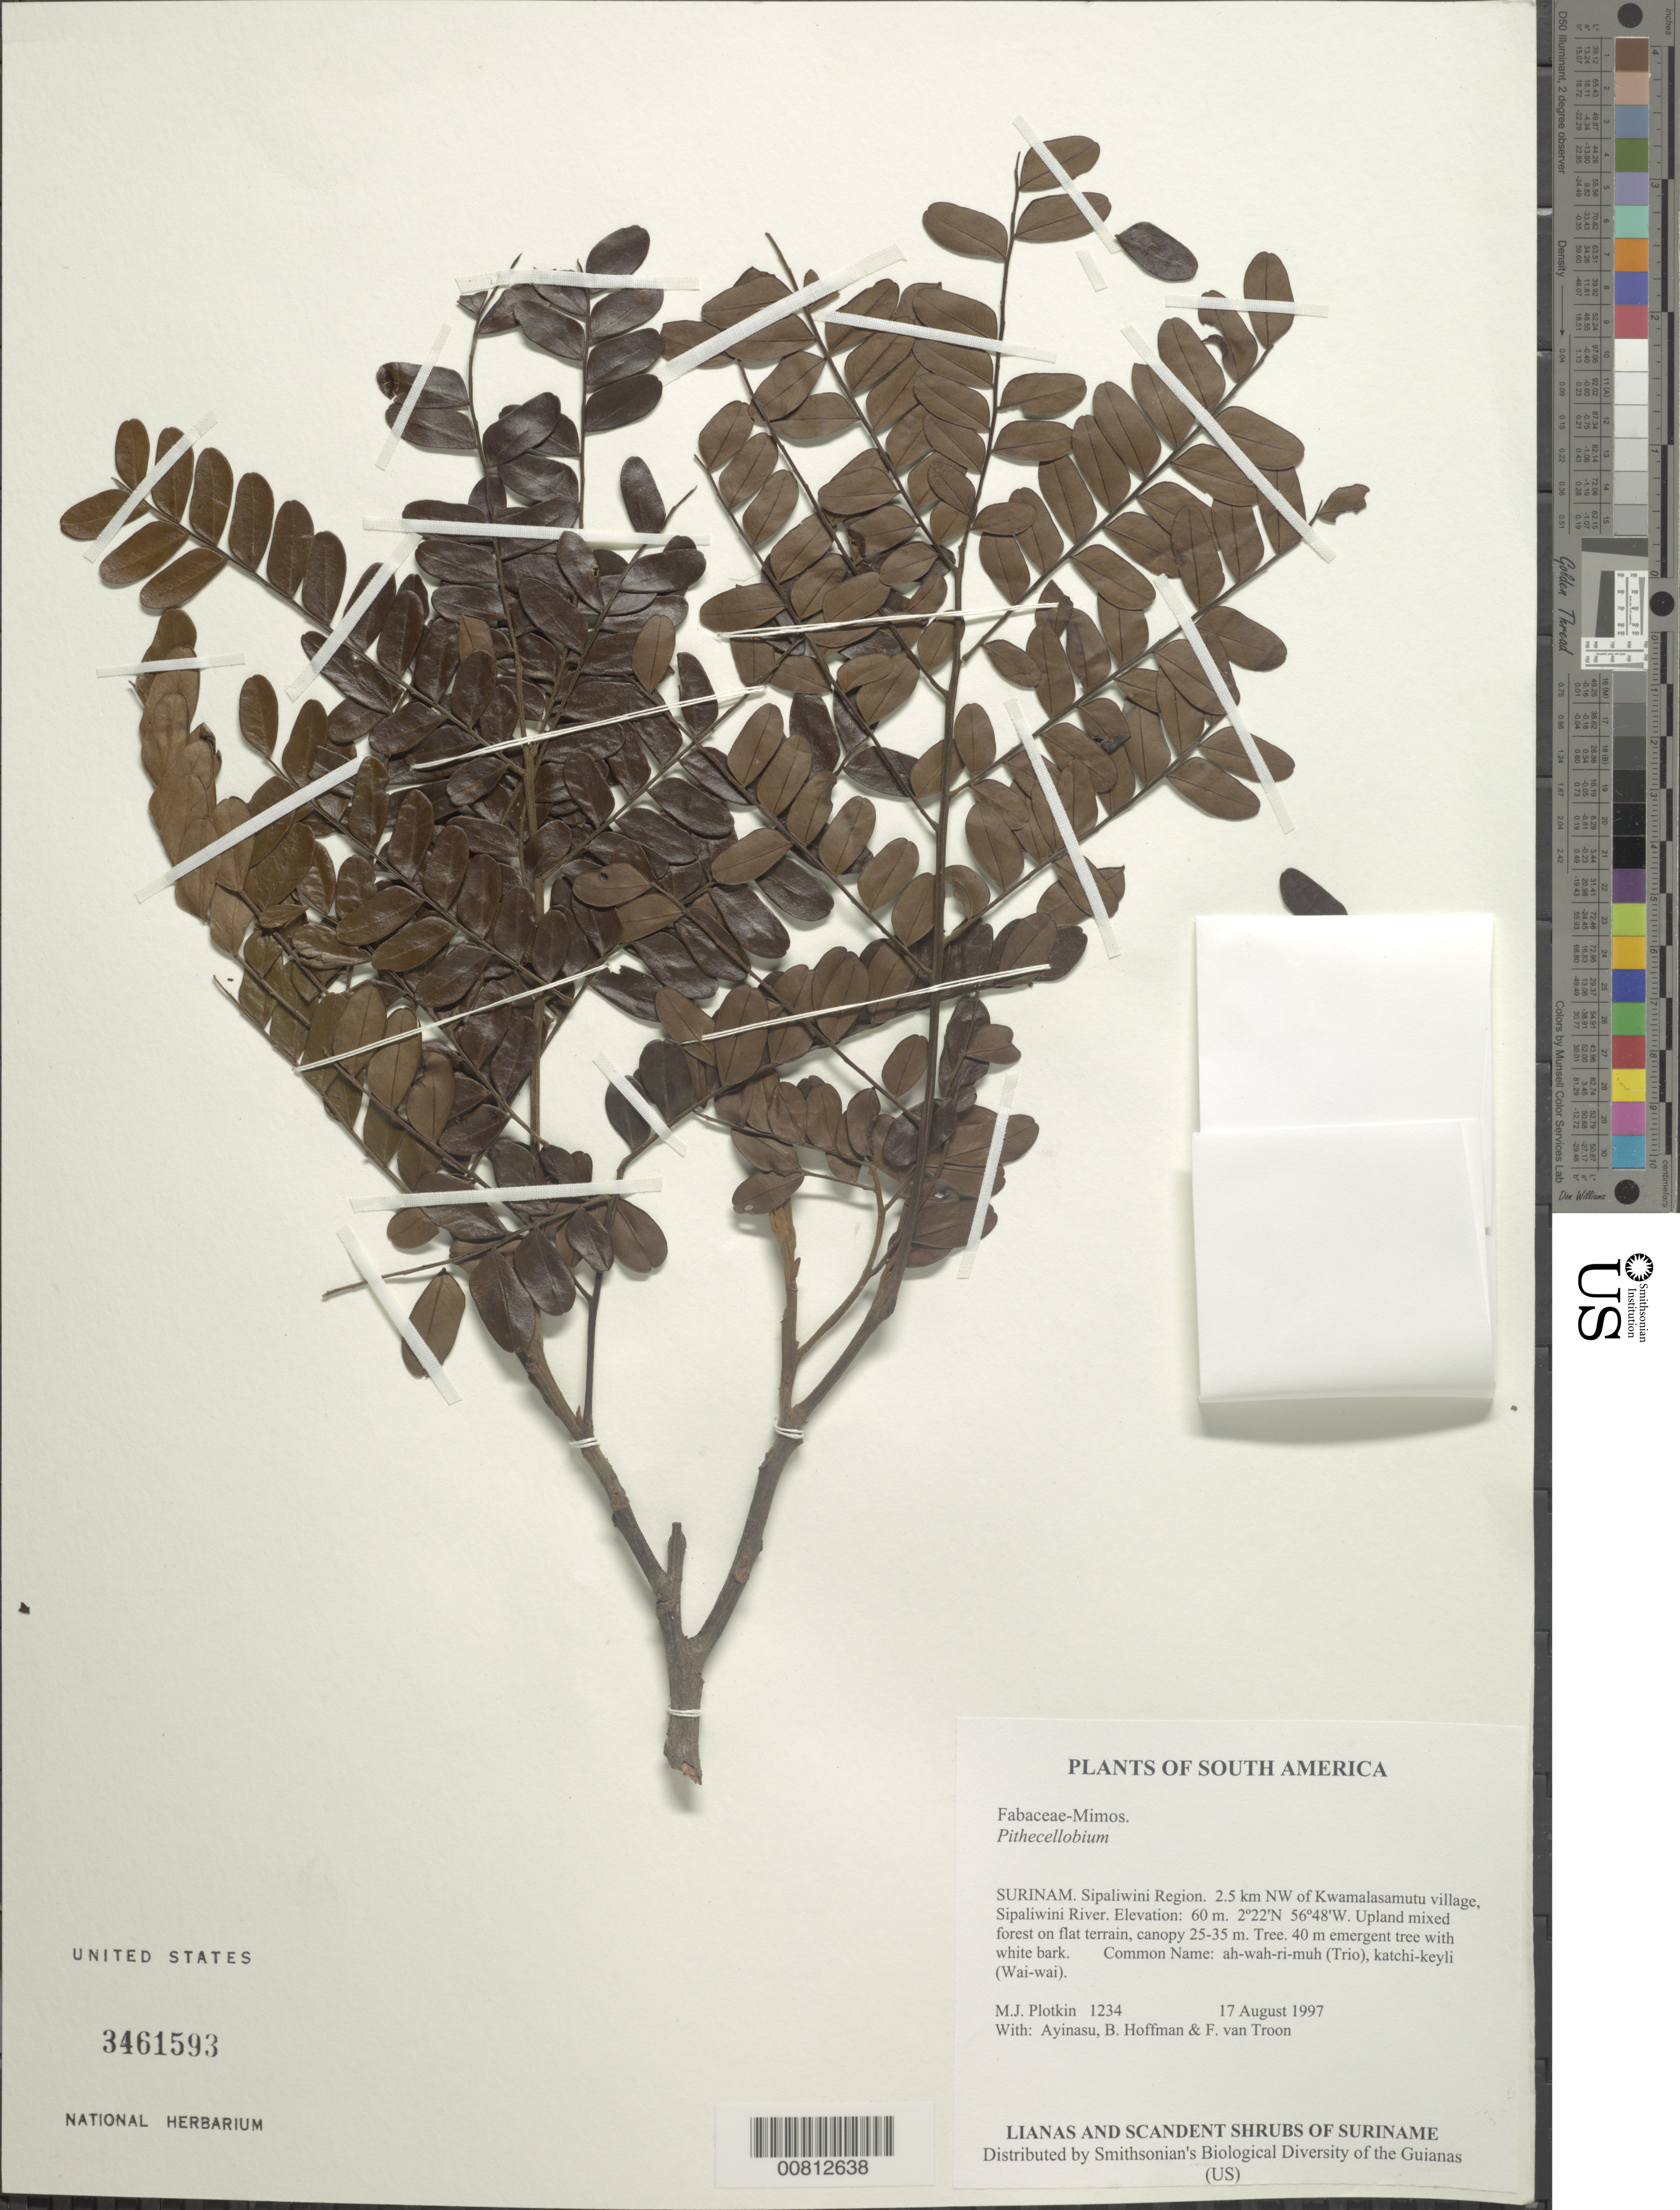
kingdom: Plantae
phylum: Tracheophyta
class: Magnoliopsida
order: Fabales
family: Fabaceae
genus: Pithecellobium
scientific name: Pithecellobium sp.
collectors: M. Plotkin, -. Ayinasu, B. Hoffman & F. Van Troon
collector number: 1234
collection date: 1997-08-17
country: Suriname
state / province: Sipaliwini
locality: Sipaliwini Region, 2.5 km NW of Kwamalasamutu village, Sipaliwini River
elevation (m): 60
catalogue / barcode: US 3461593